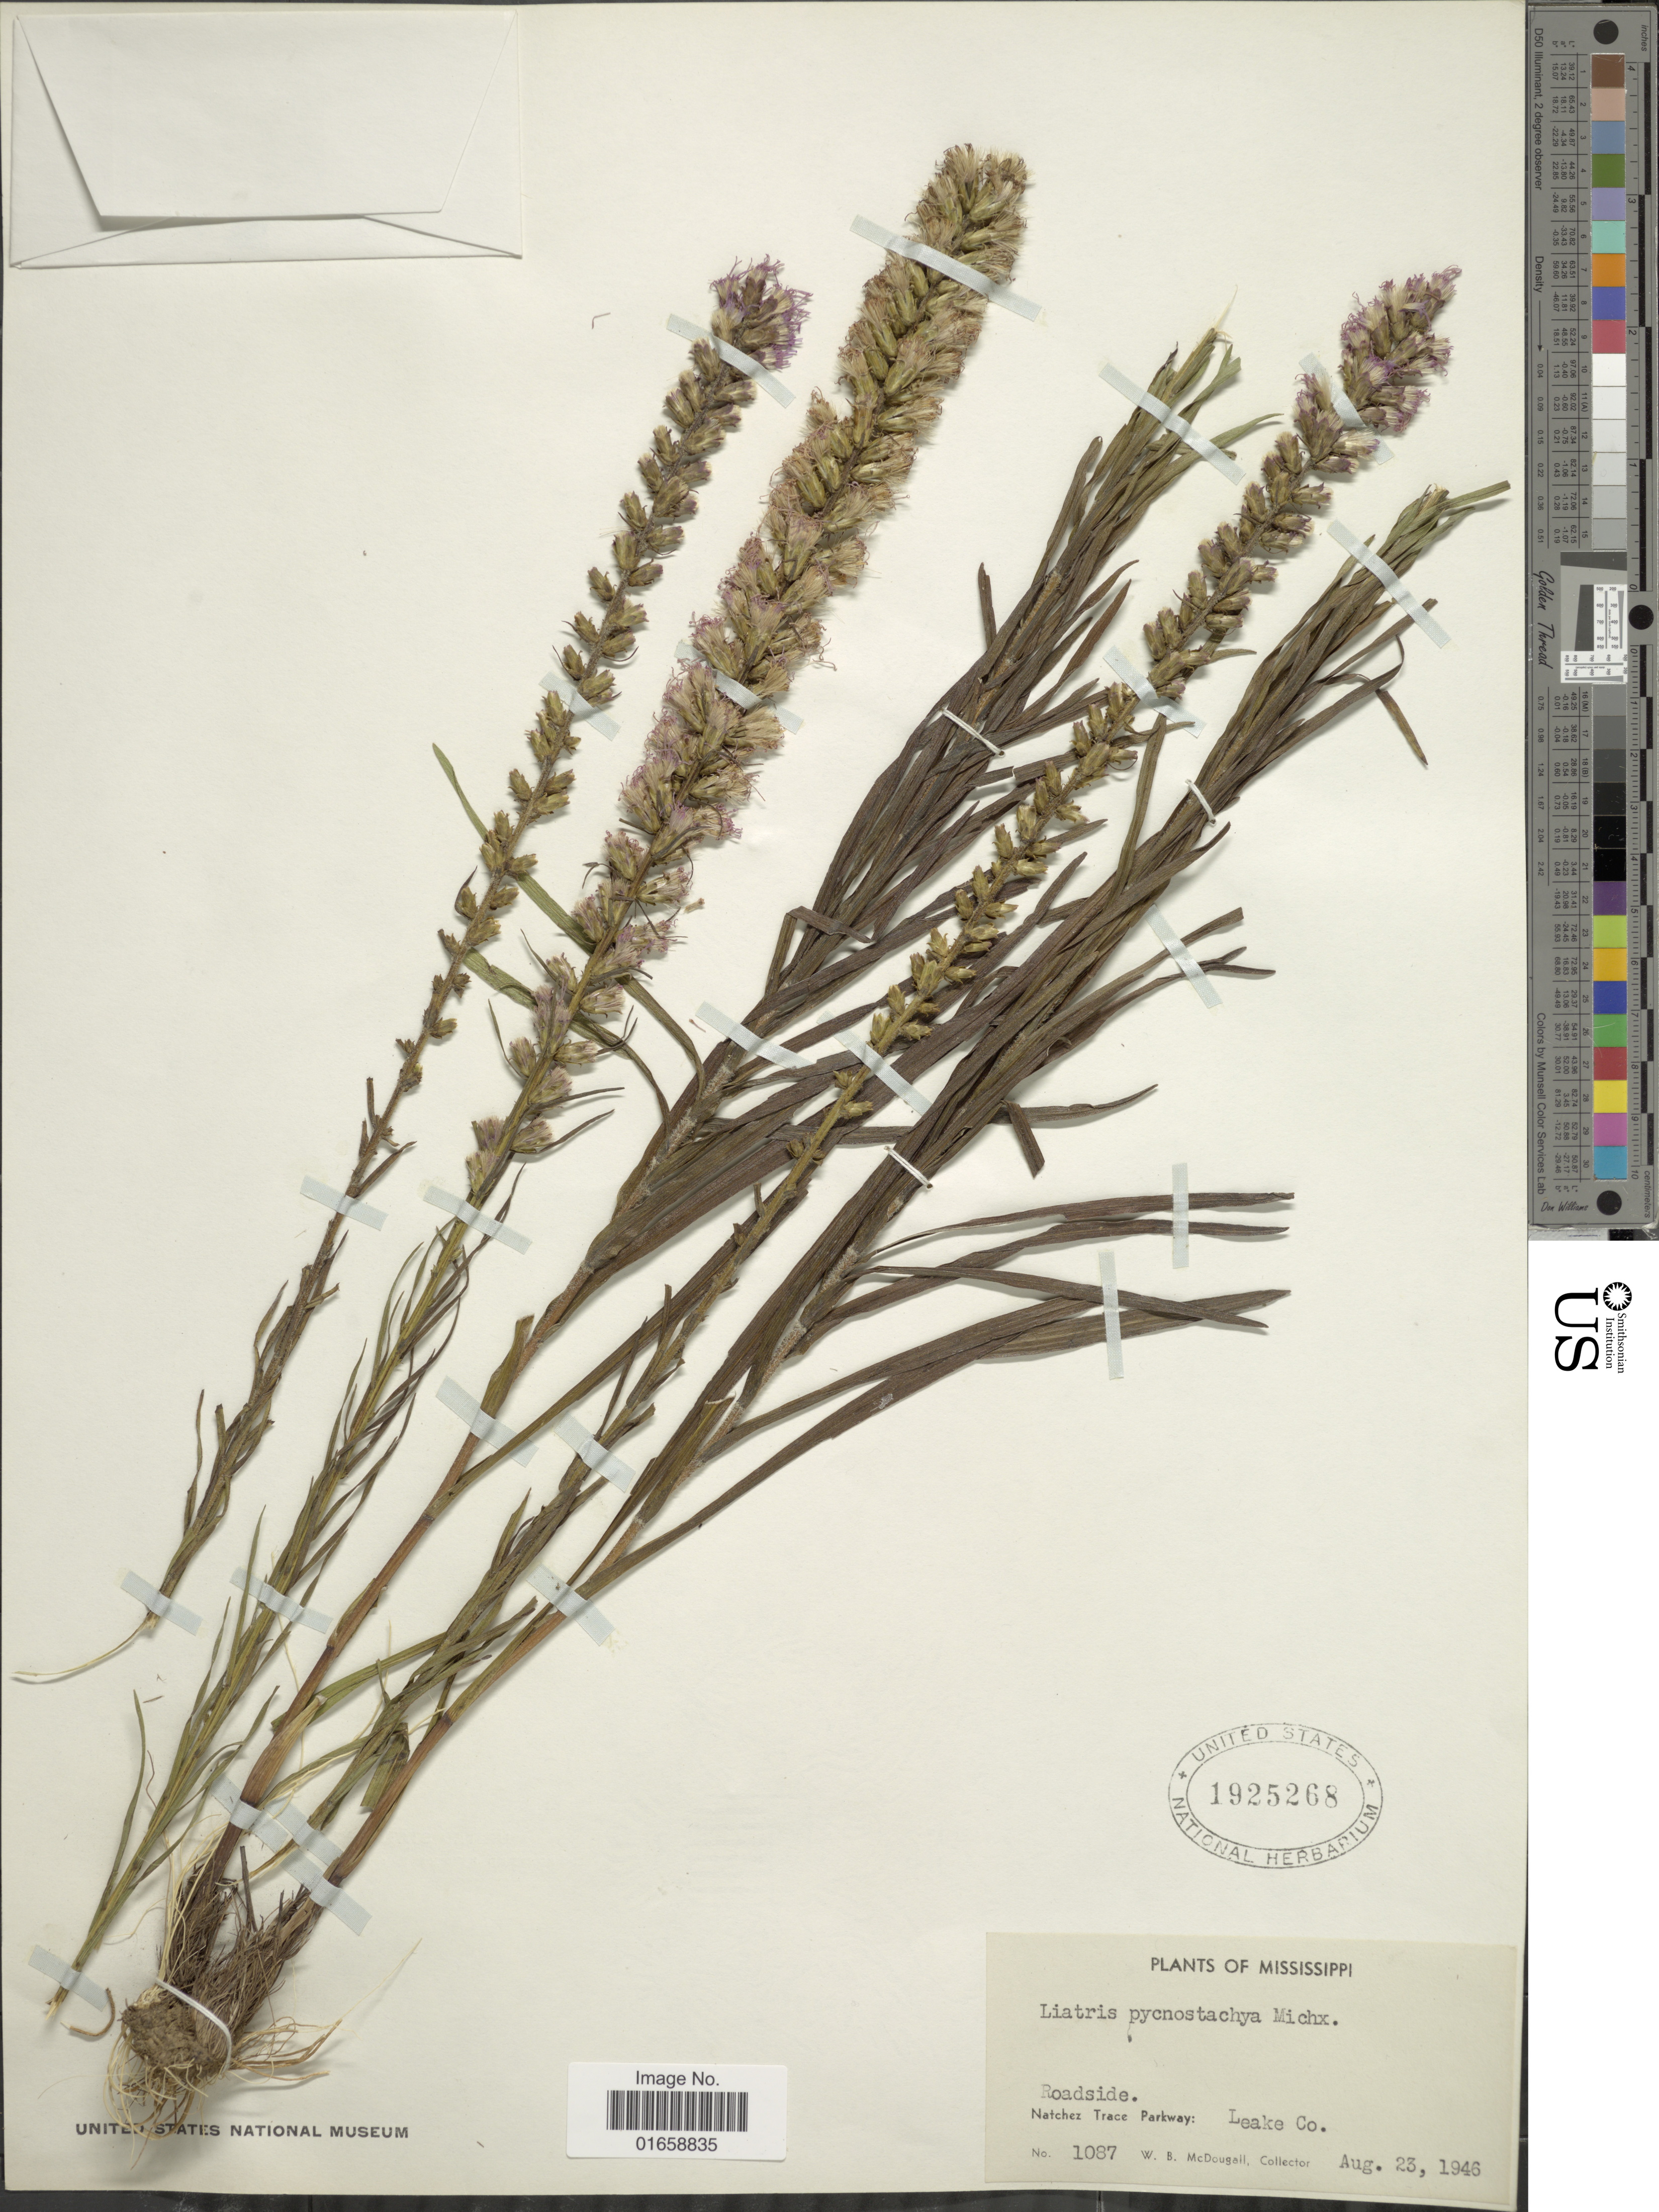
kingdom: Plantae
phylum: Tracheophyta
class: Magnoliopsida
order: Asterales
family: Asteraceae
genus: Liatris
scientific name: Liatris pycnostachya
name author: Michx.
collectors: W. B. McDougall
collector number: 1087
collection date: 1946-08-23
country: United States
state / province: Mississippi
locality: Natchez Trace Parkway: Leake Co.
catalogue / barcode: US 1925268